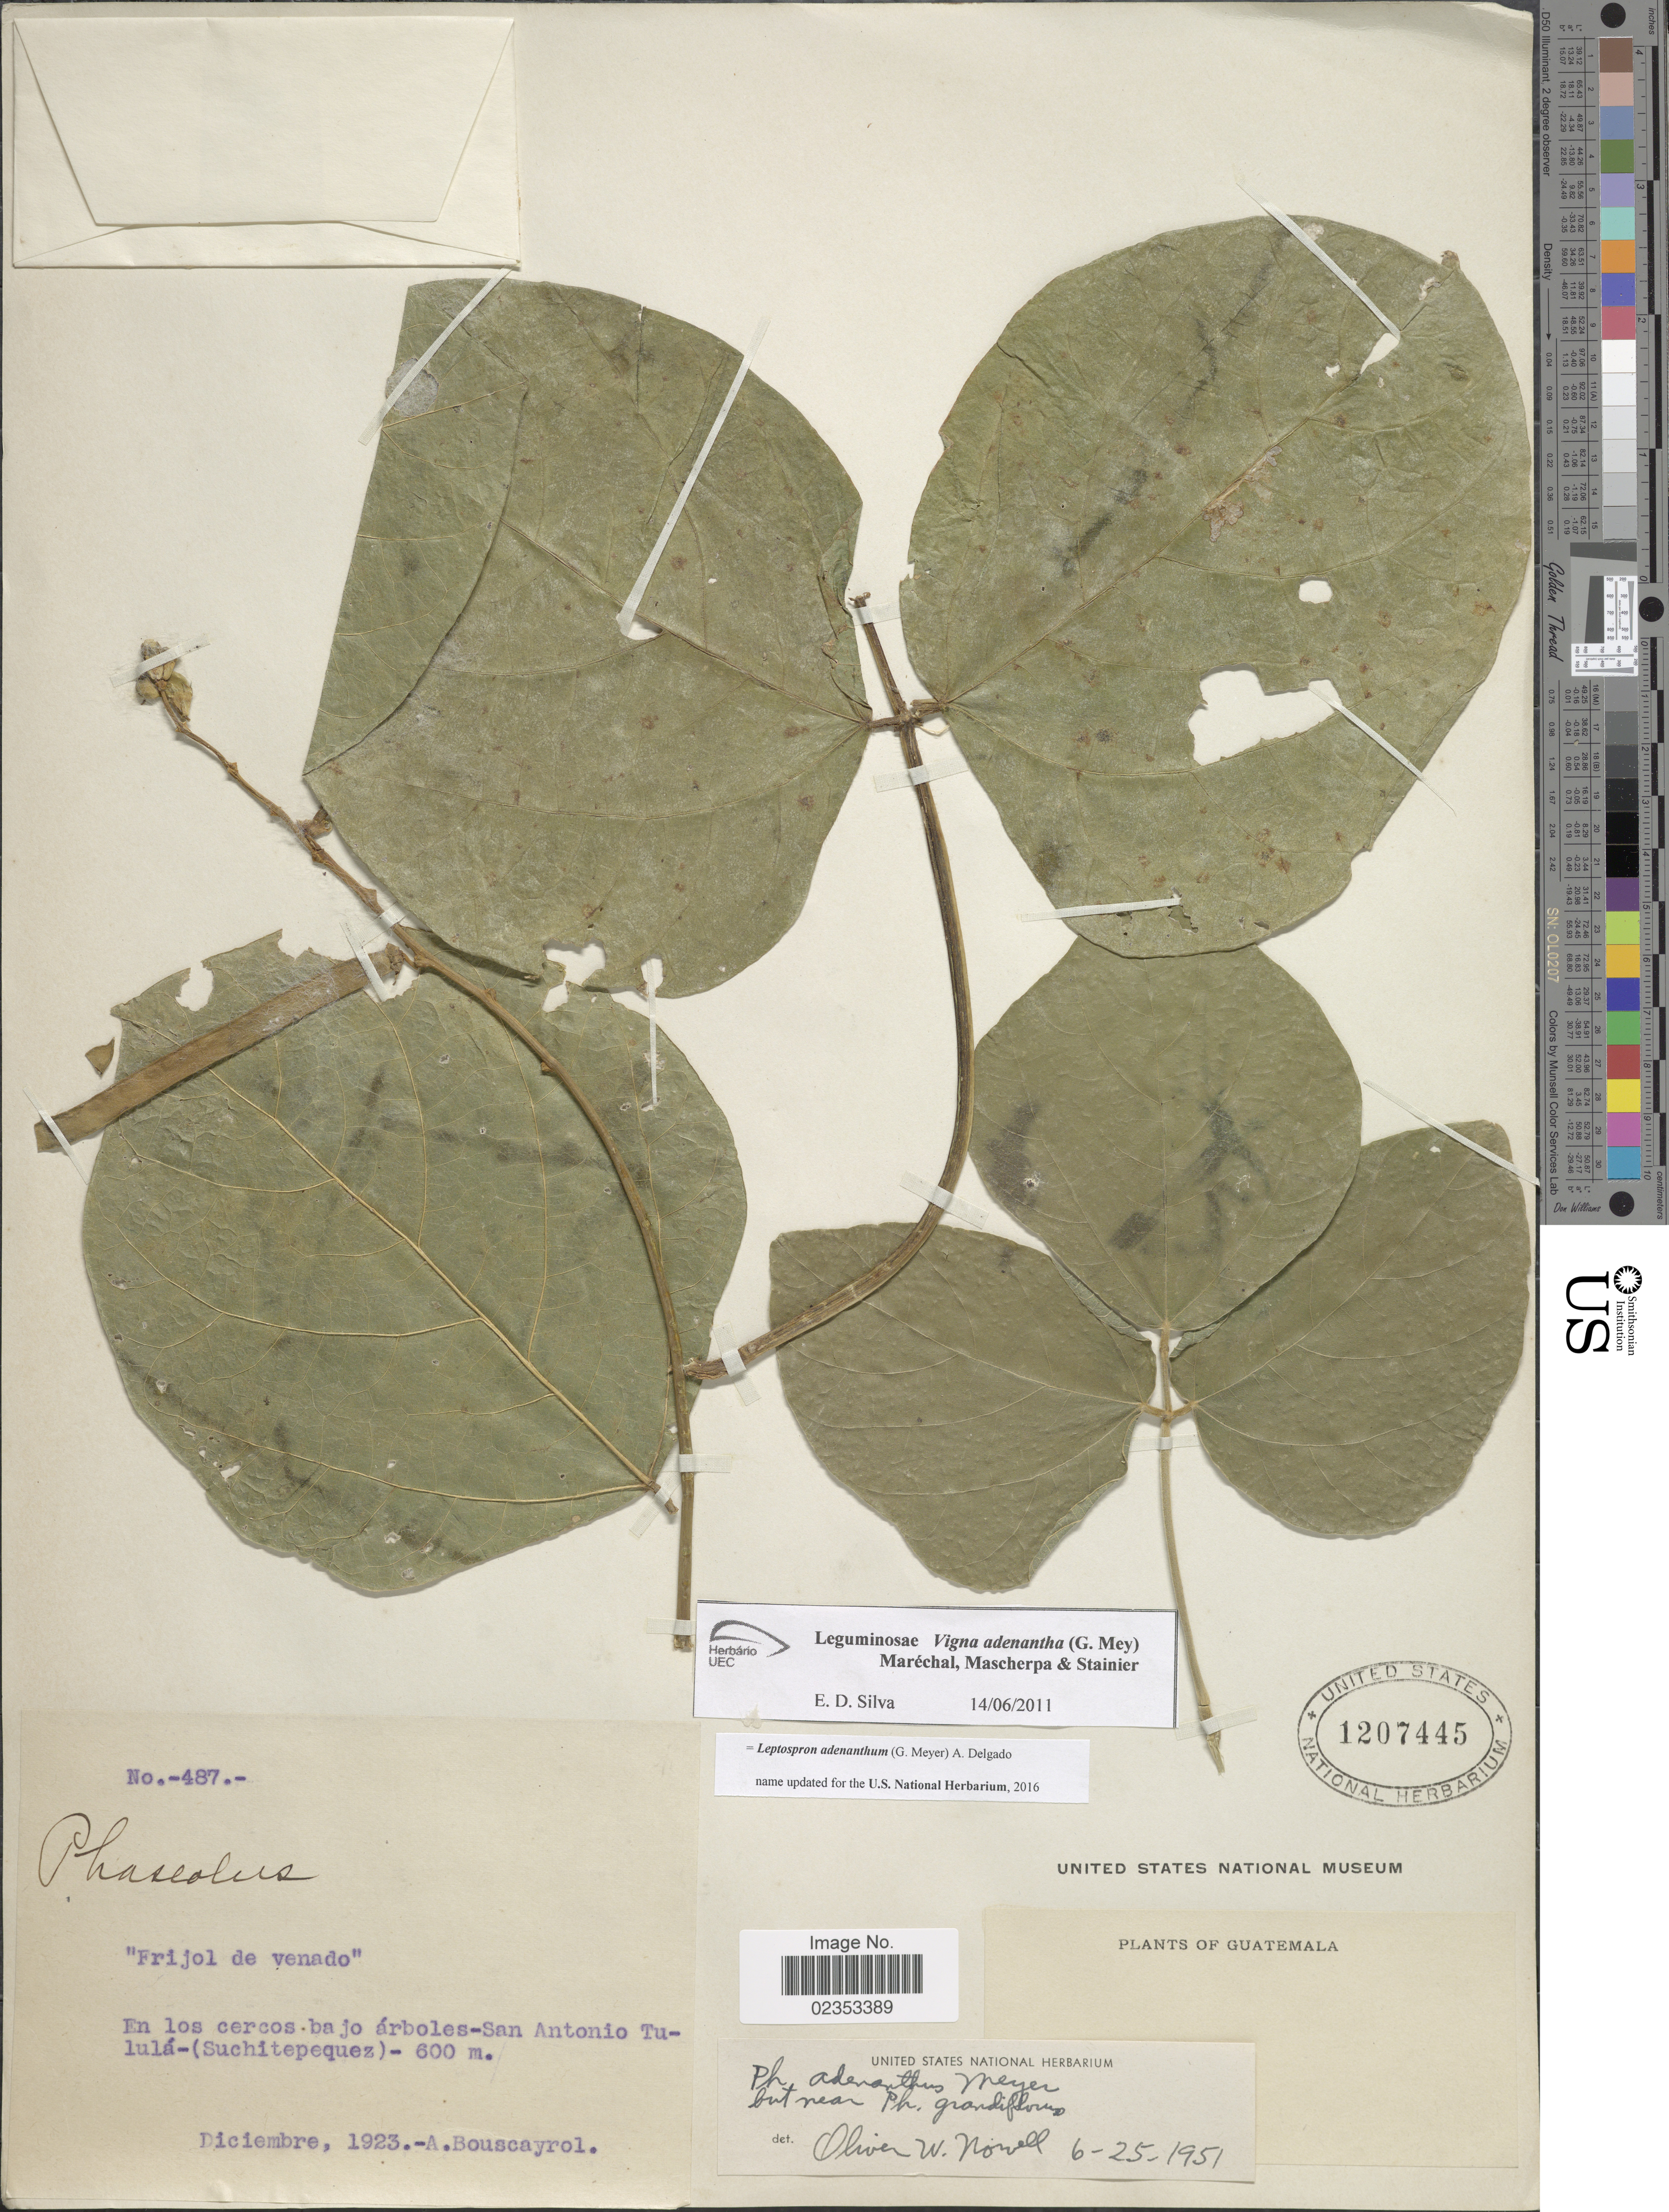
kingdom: Plantae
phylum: Tracheophyta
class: Magnoliopsida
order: Fabales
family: Fabaceae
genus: Leptospron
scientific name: Leptospron adenanthum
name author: (G. Mey.) A. Delgado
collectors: A. Bouscayrol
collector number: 487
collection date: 1923-12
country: Guatemala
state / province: Suchitepéquez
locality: En los cercos bajo arboles-San Antonio Tulula.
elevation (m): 600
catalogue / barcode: US 1207445